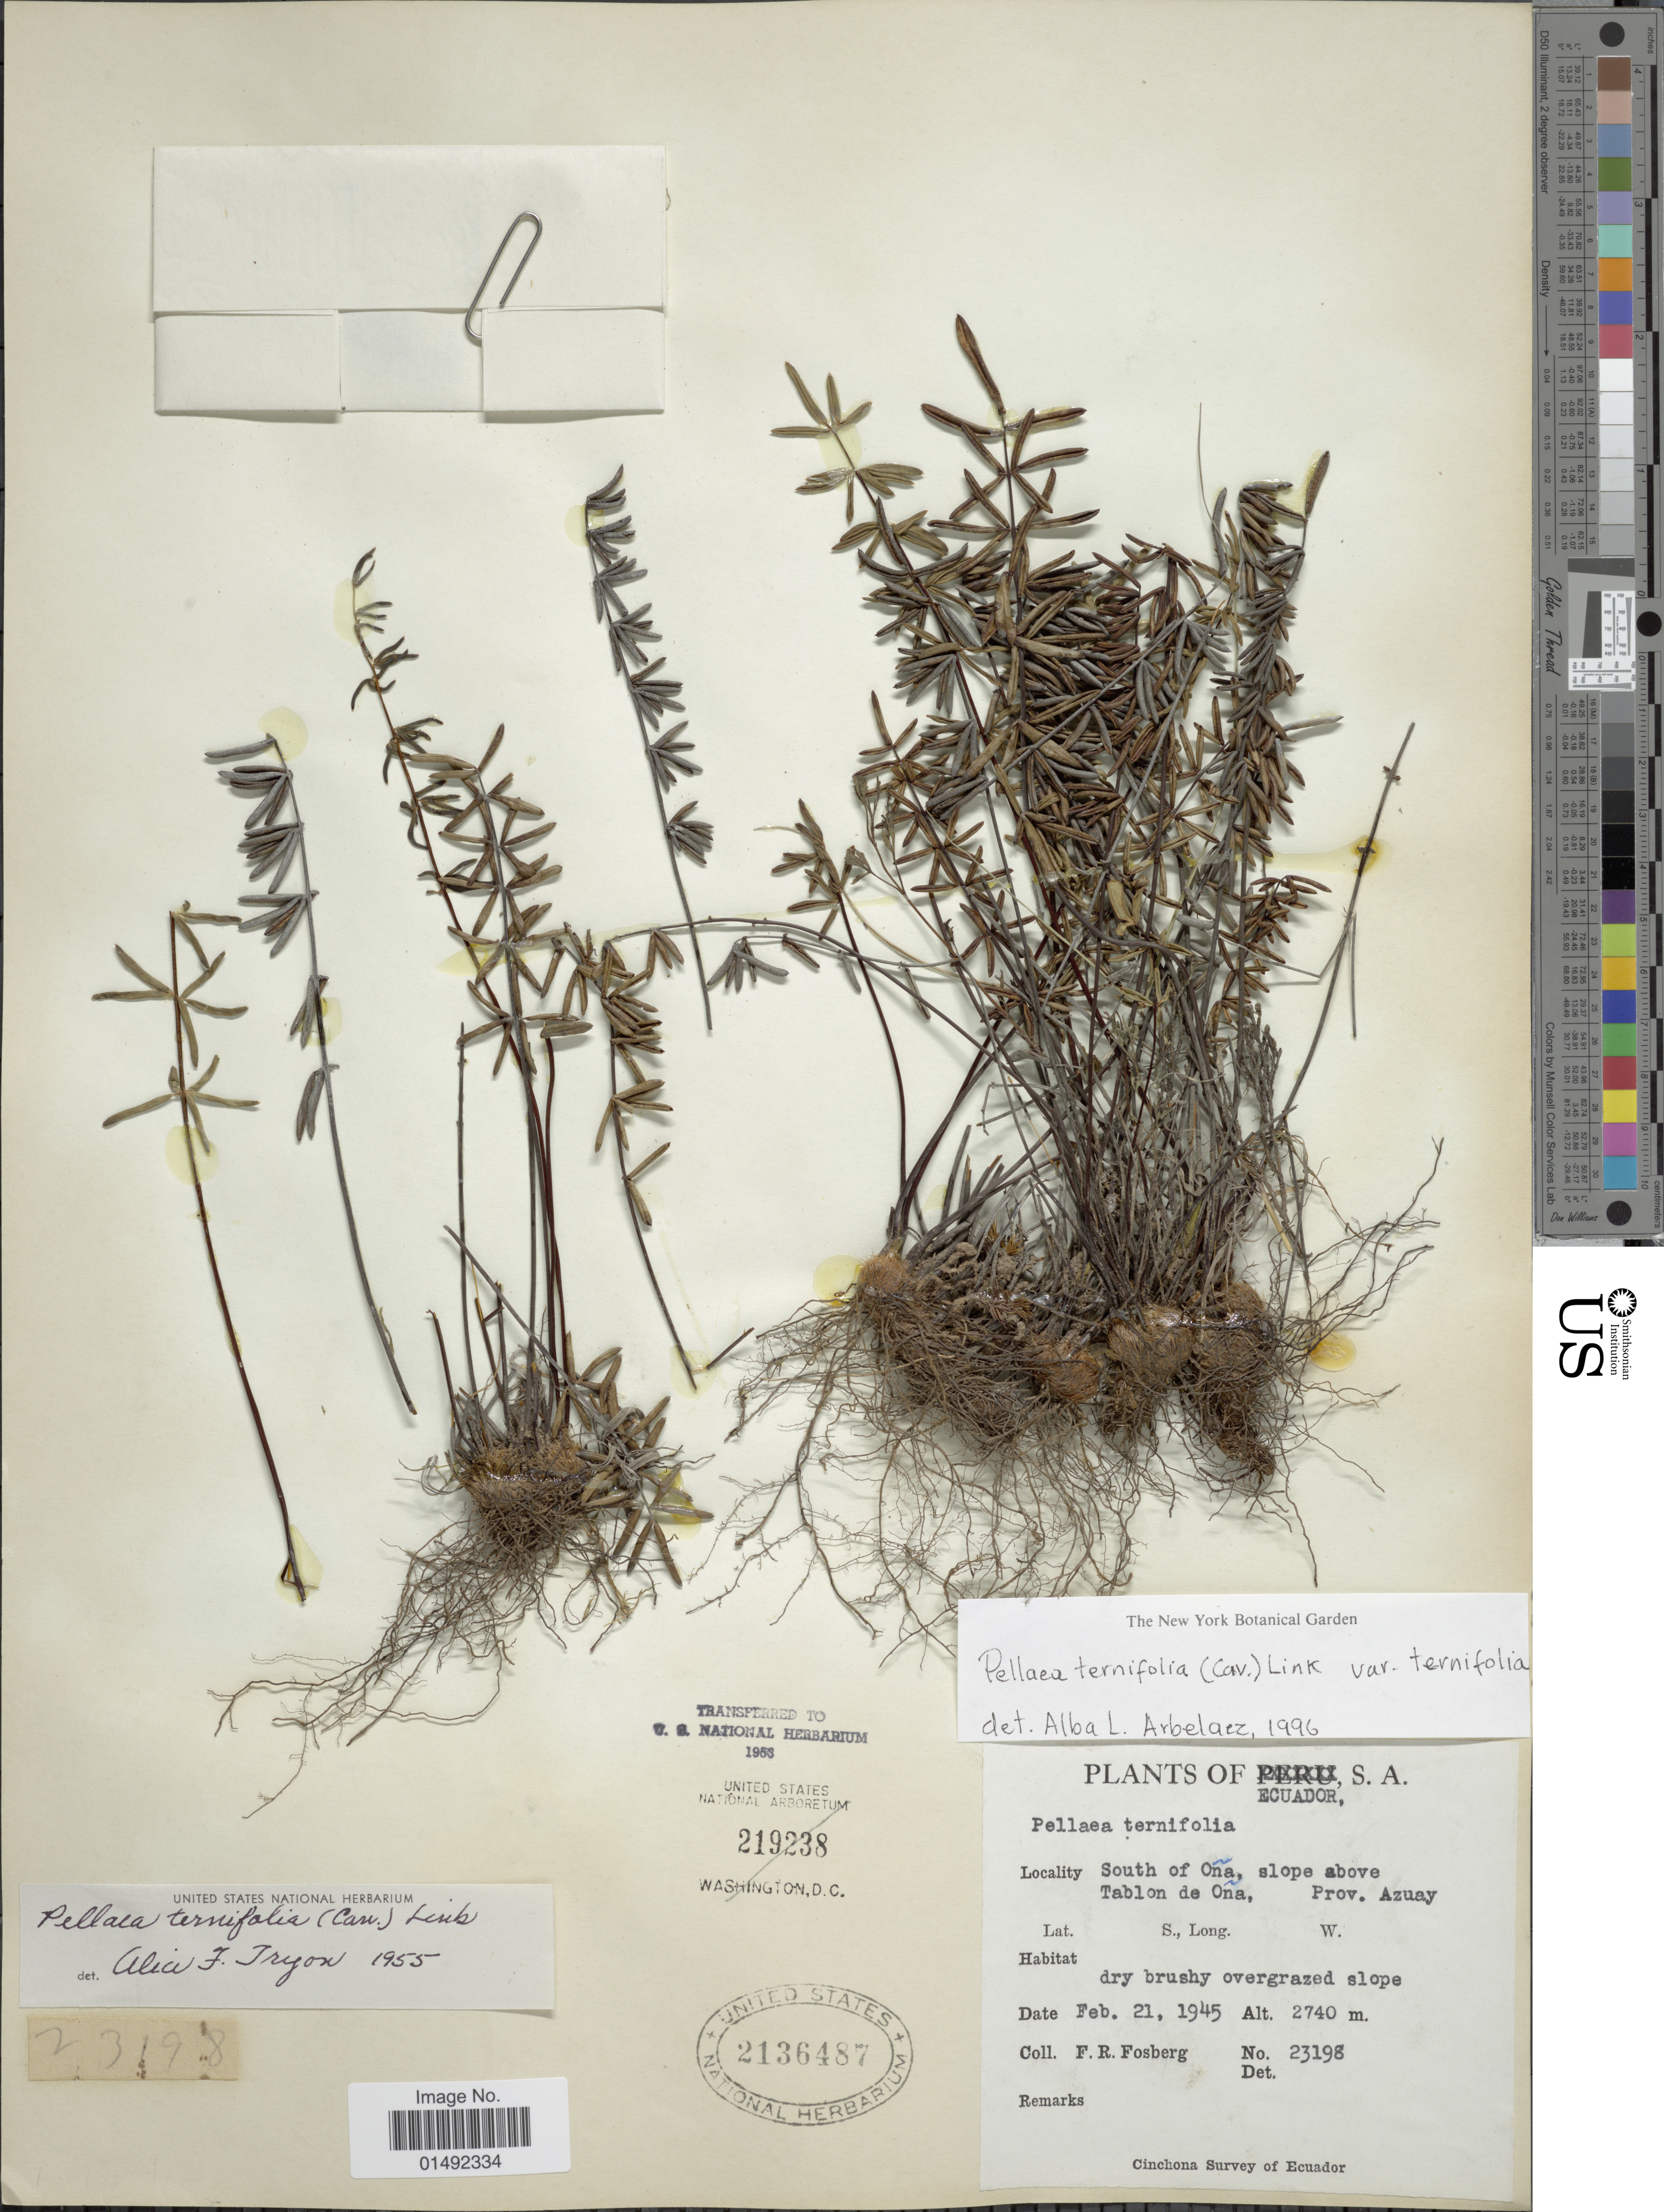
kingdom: Plantae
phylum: Tracheophyta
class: Polypodiopsida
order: Polypodiales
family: Pteridaceae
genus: Pellaea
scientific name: Pellaea ternifolia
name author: (Cav.) Link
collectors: F. R. Fosberg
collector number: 231982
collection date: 1945-02-21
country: Ecuador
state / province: Azuay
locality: South of Oña, slope above Tablon de Oña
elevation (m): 2740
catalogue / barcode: US 2136487